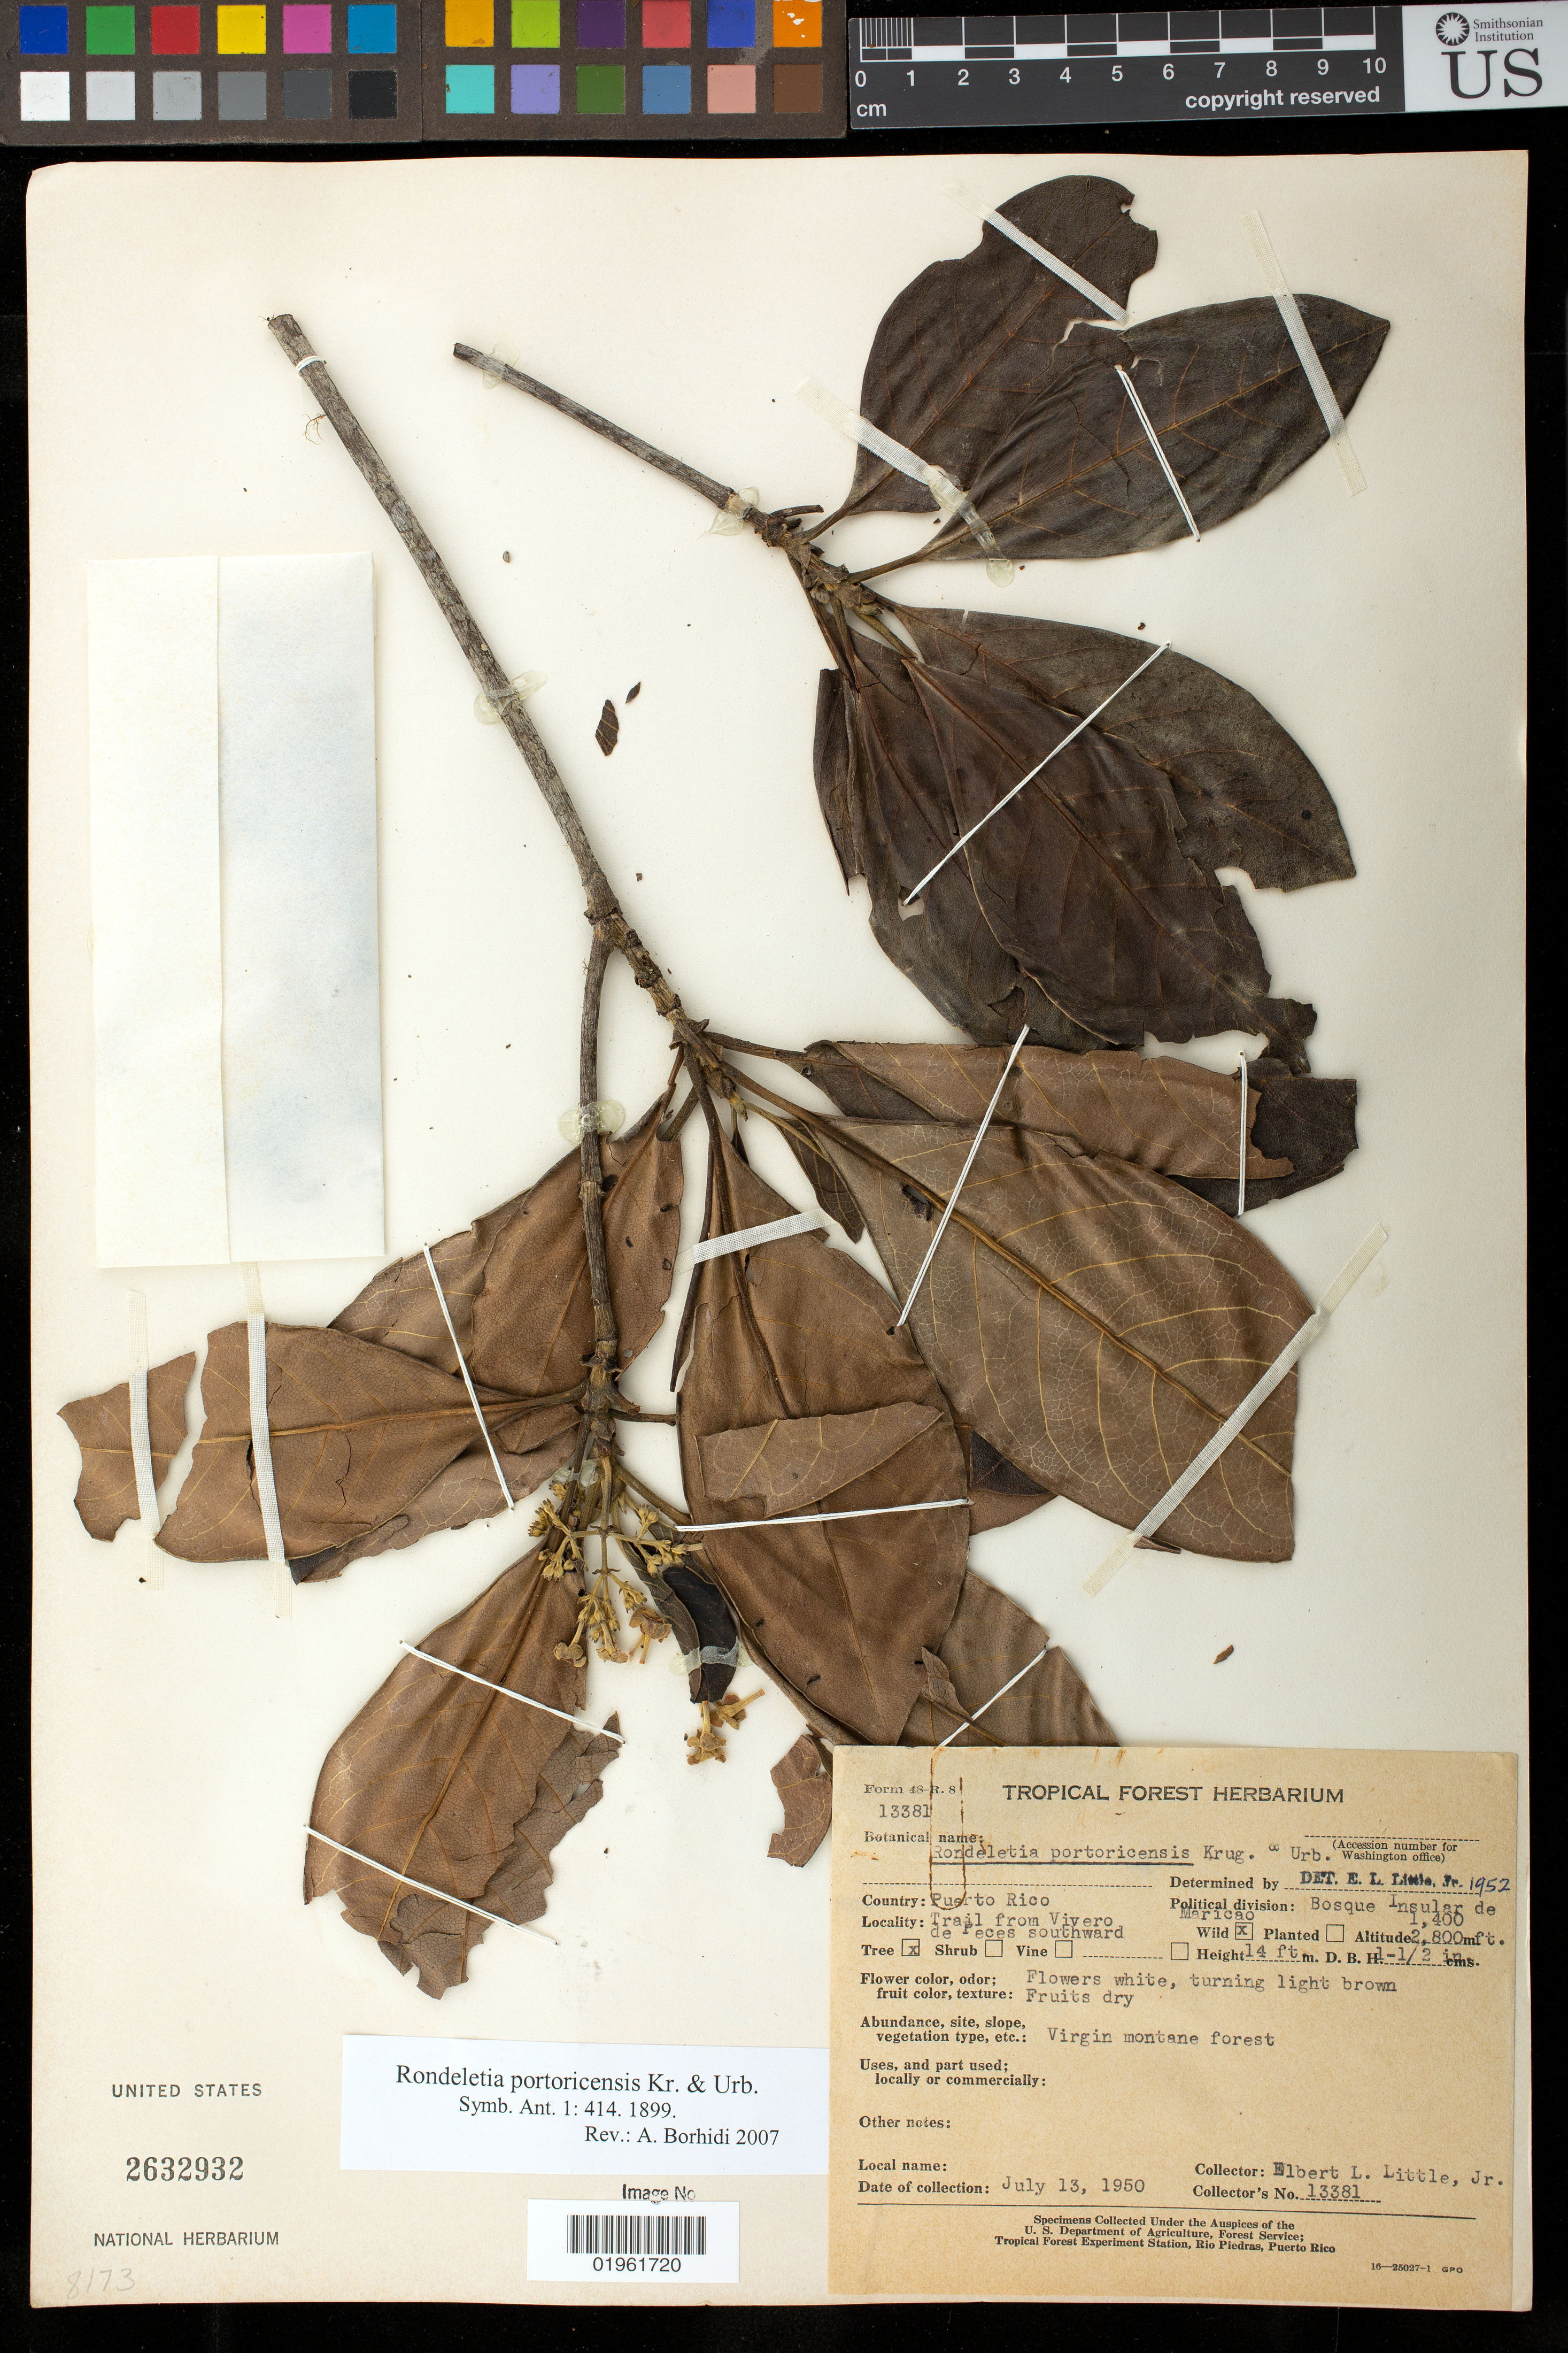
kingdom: Plantae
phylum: Tracheophyta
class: Magnoliopsida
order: Gentianales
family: Rubiaceae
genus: Rondeletia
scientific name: Rondeletia portoricensis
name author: Krug & Urb.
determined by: Borhidi, Attila L.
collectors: E. L. Little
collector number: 13381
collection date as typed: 13 Jul 1950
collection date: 1950-07-13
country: Puerto Rico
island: Puerto Rico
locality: Bosque Insular de Maricao, trail from Vivero de Peces southward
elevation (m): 427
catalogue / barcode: US 2632932